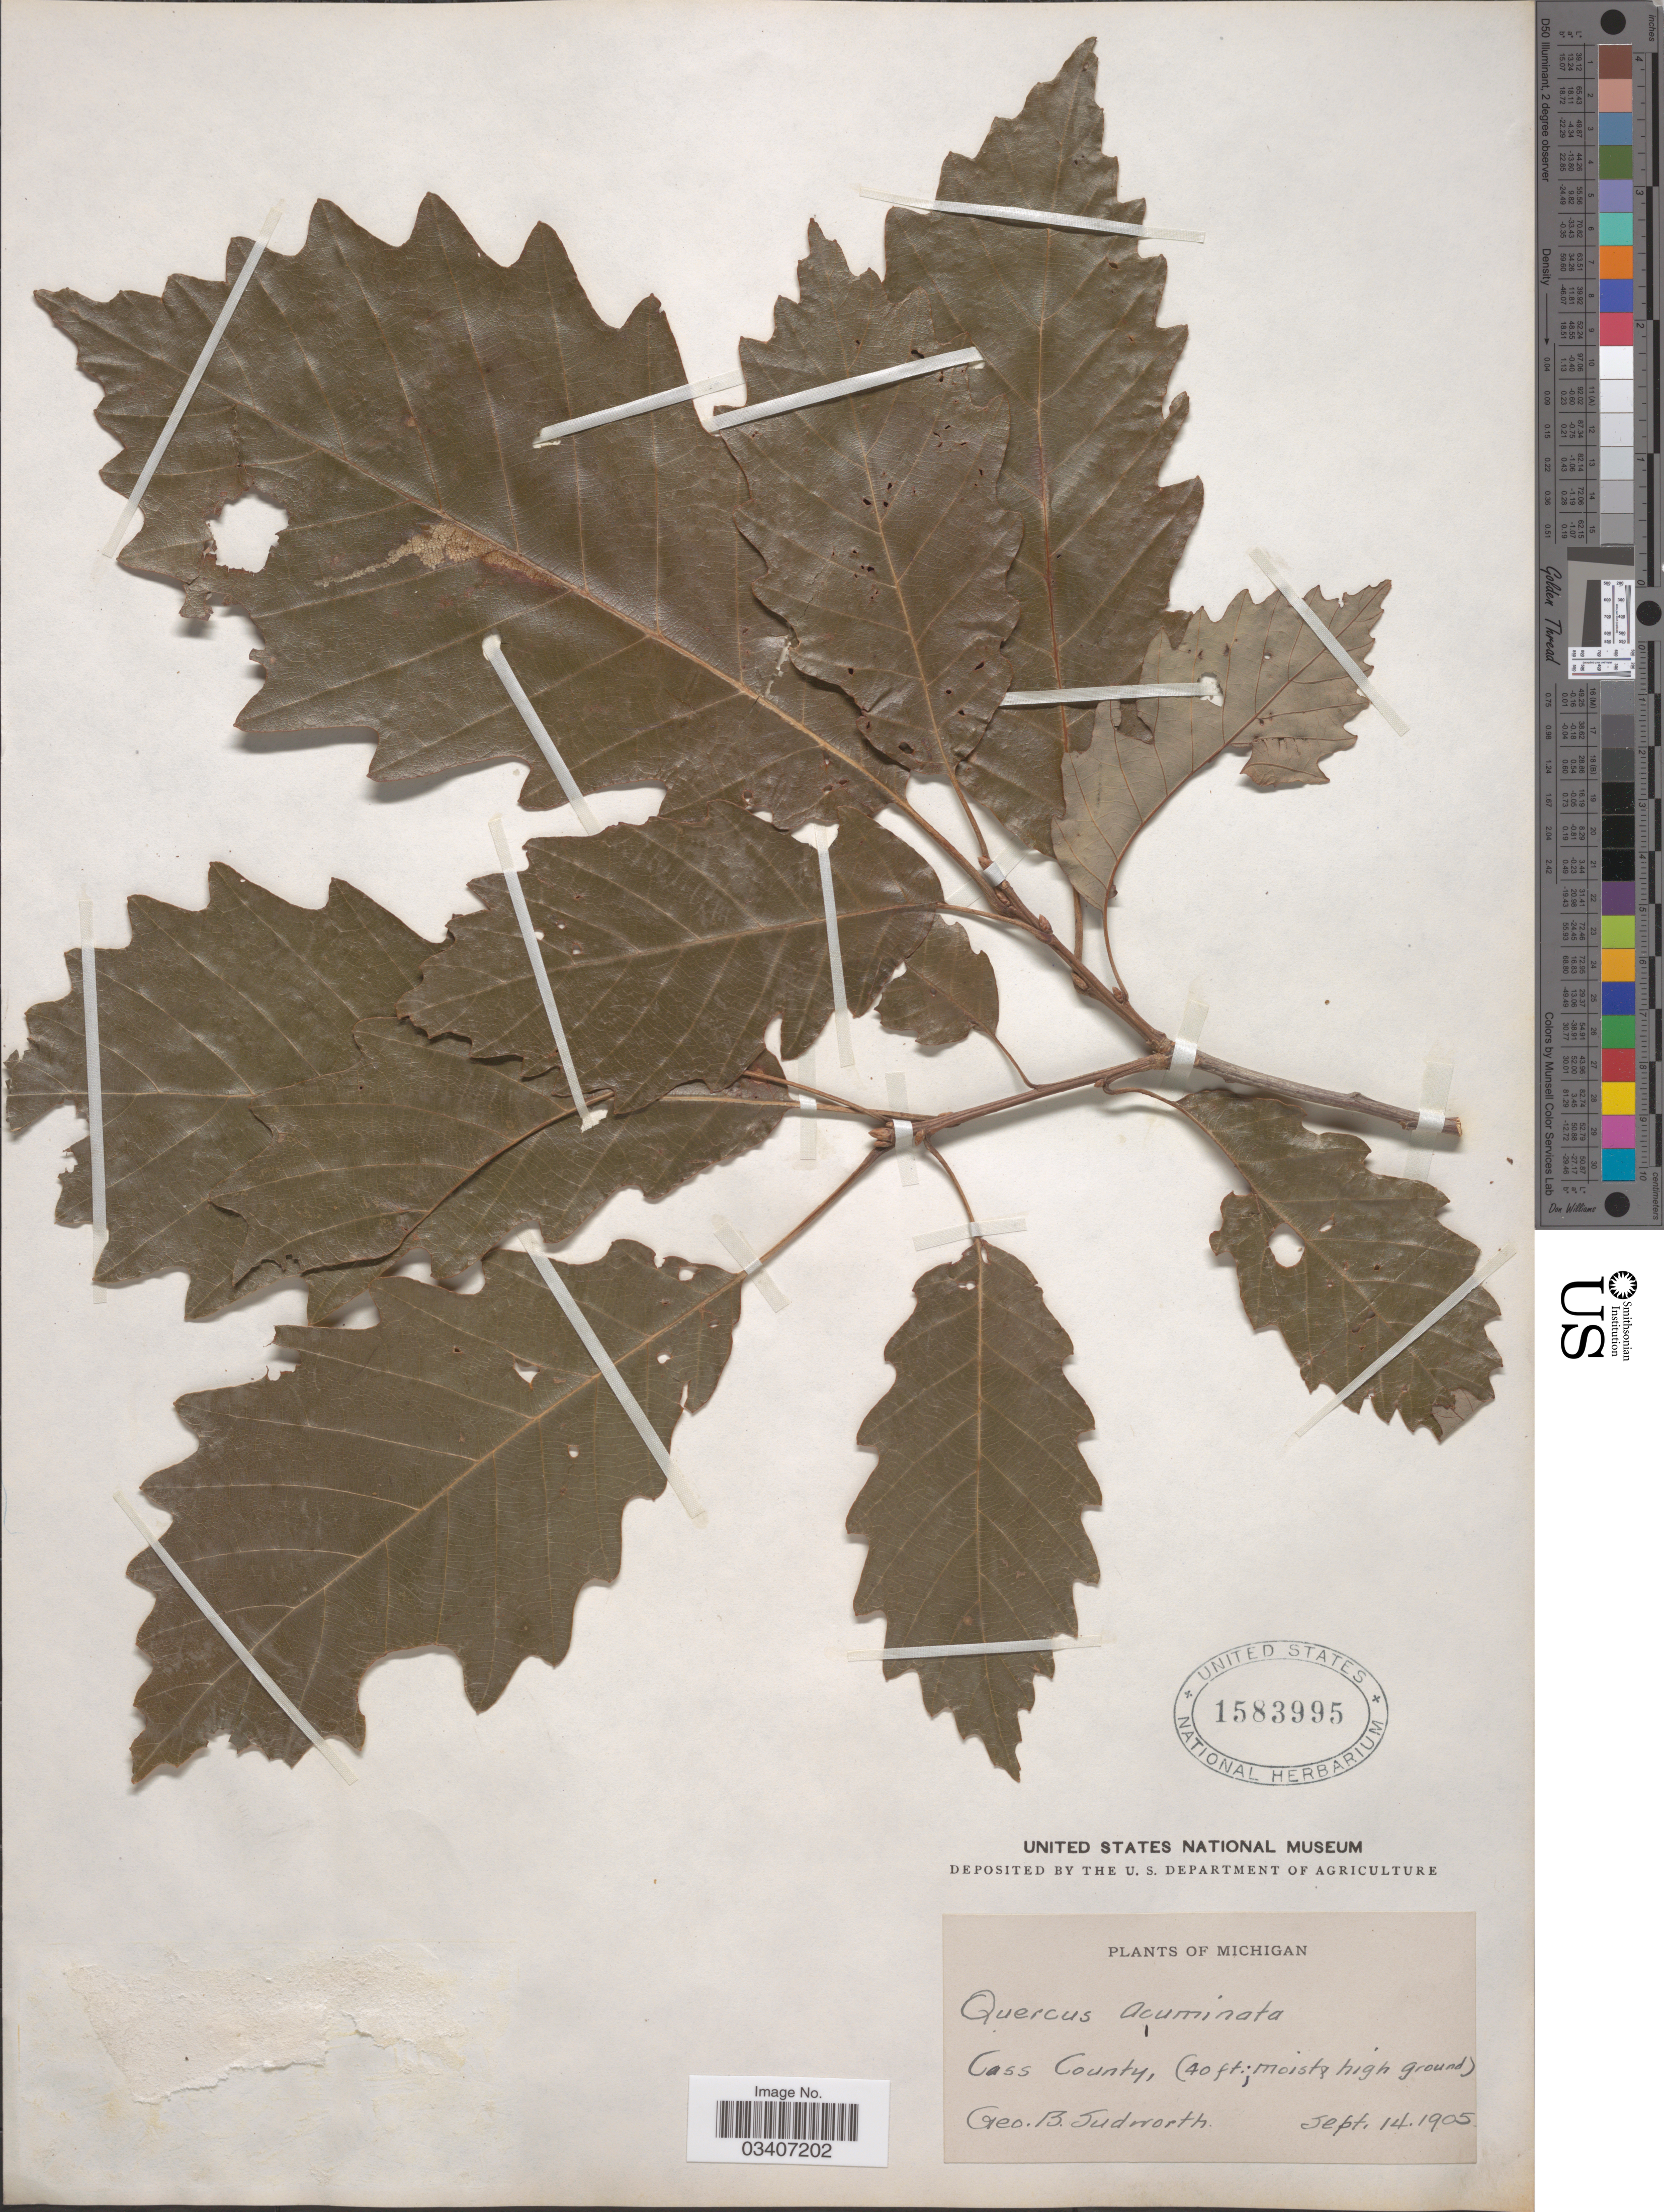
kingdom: Plantae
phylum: Tracheophyta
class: Magnoliopsida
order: Fagales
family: Fagaceae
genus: Quercus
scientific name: Quercus muehlenbergii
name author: Engelm.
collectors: G. B. Sudworth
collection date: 1905-09-14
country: United States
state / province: Michigan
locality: Cass County.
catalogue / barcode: US 1583995